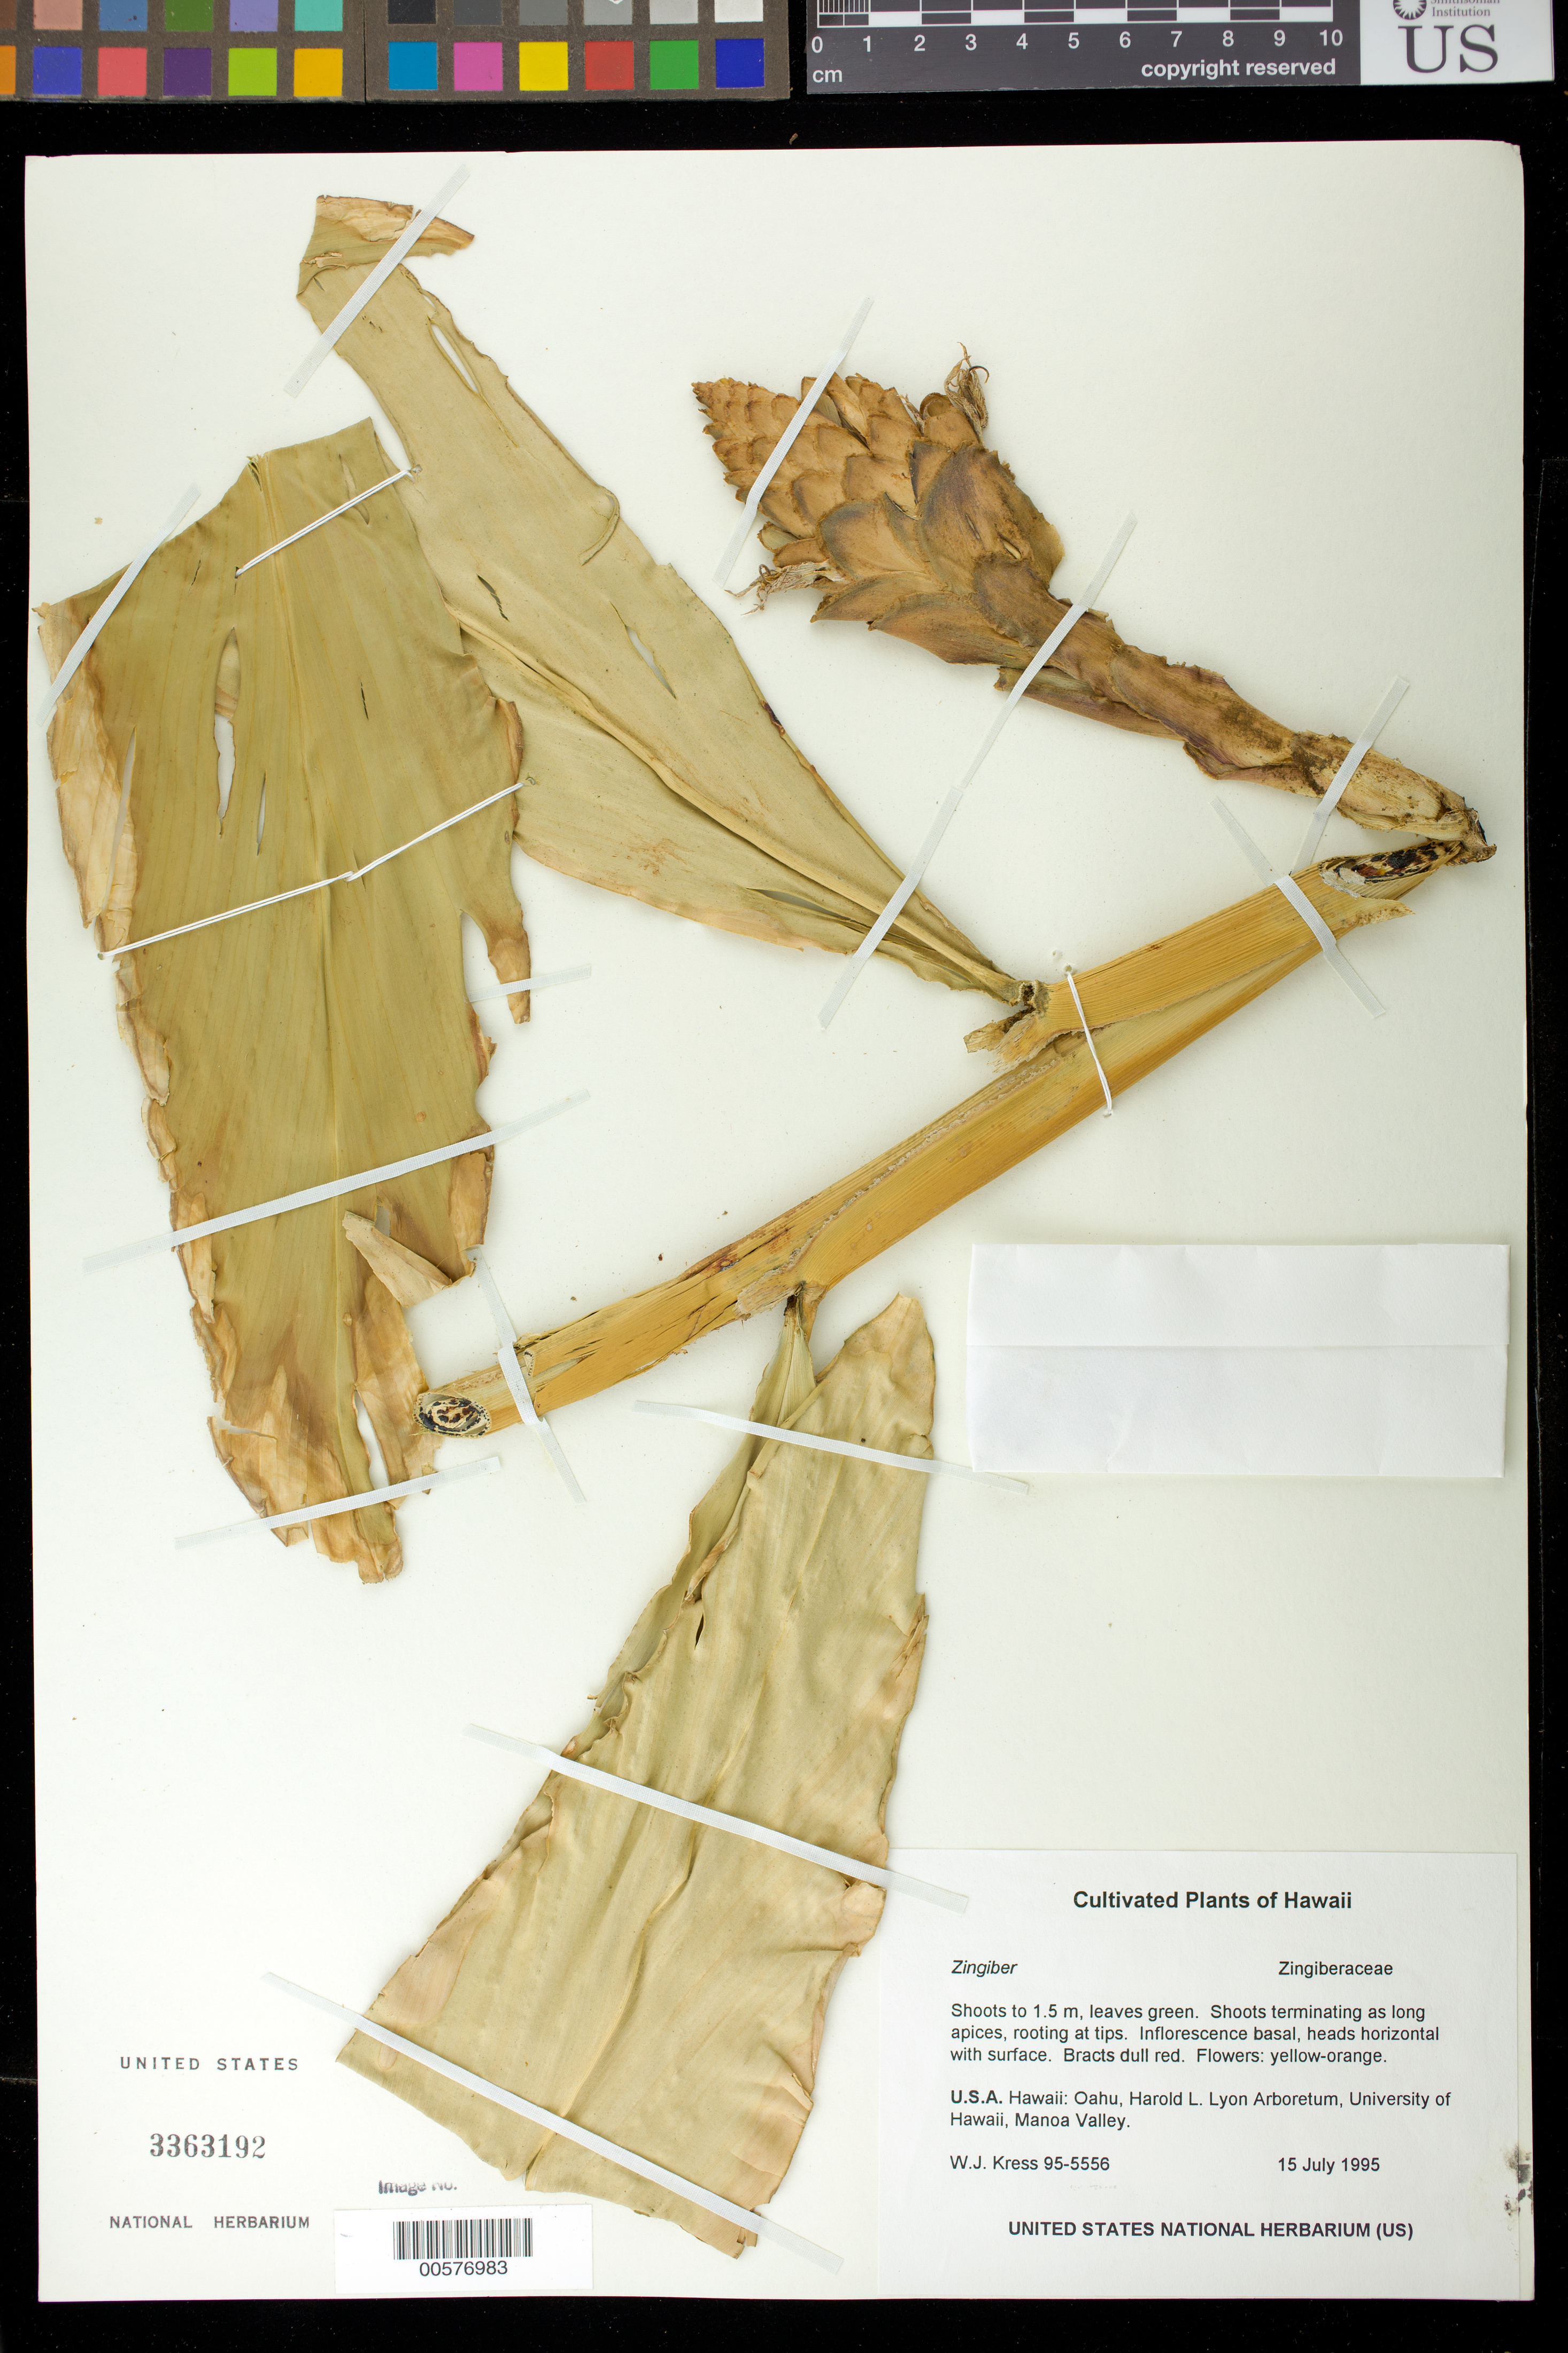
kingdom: Plantae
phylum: Tracheophyta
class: Liliopsida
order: Zingiberales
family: Zingiberaceae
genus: Zingiber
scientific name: Zingiber sp.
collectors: W. J. Kress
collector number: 95-5556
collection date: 1995-07-15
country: United States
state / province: Hawaii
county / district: Honolulu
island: Oahu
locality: Harold L. Lyon Aboretum, Univ. of Hawaii, Manoa Valley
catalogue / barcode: US 3363192